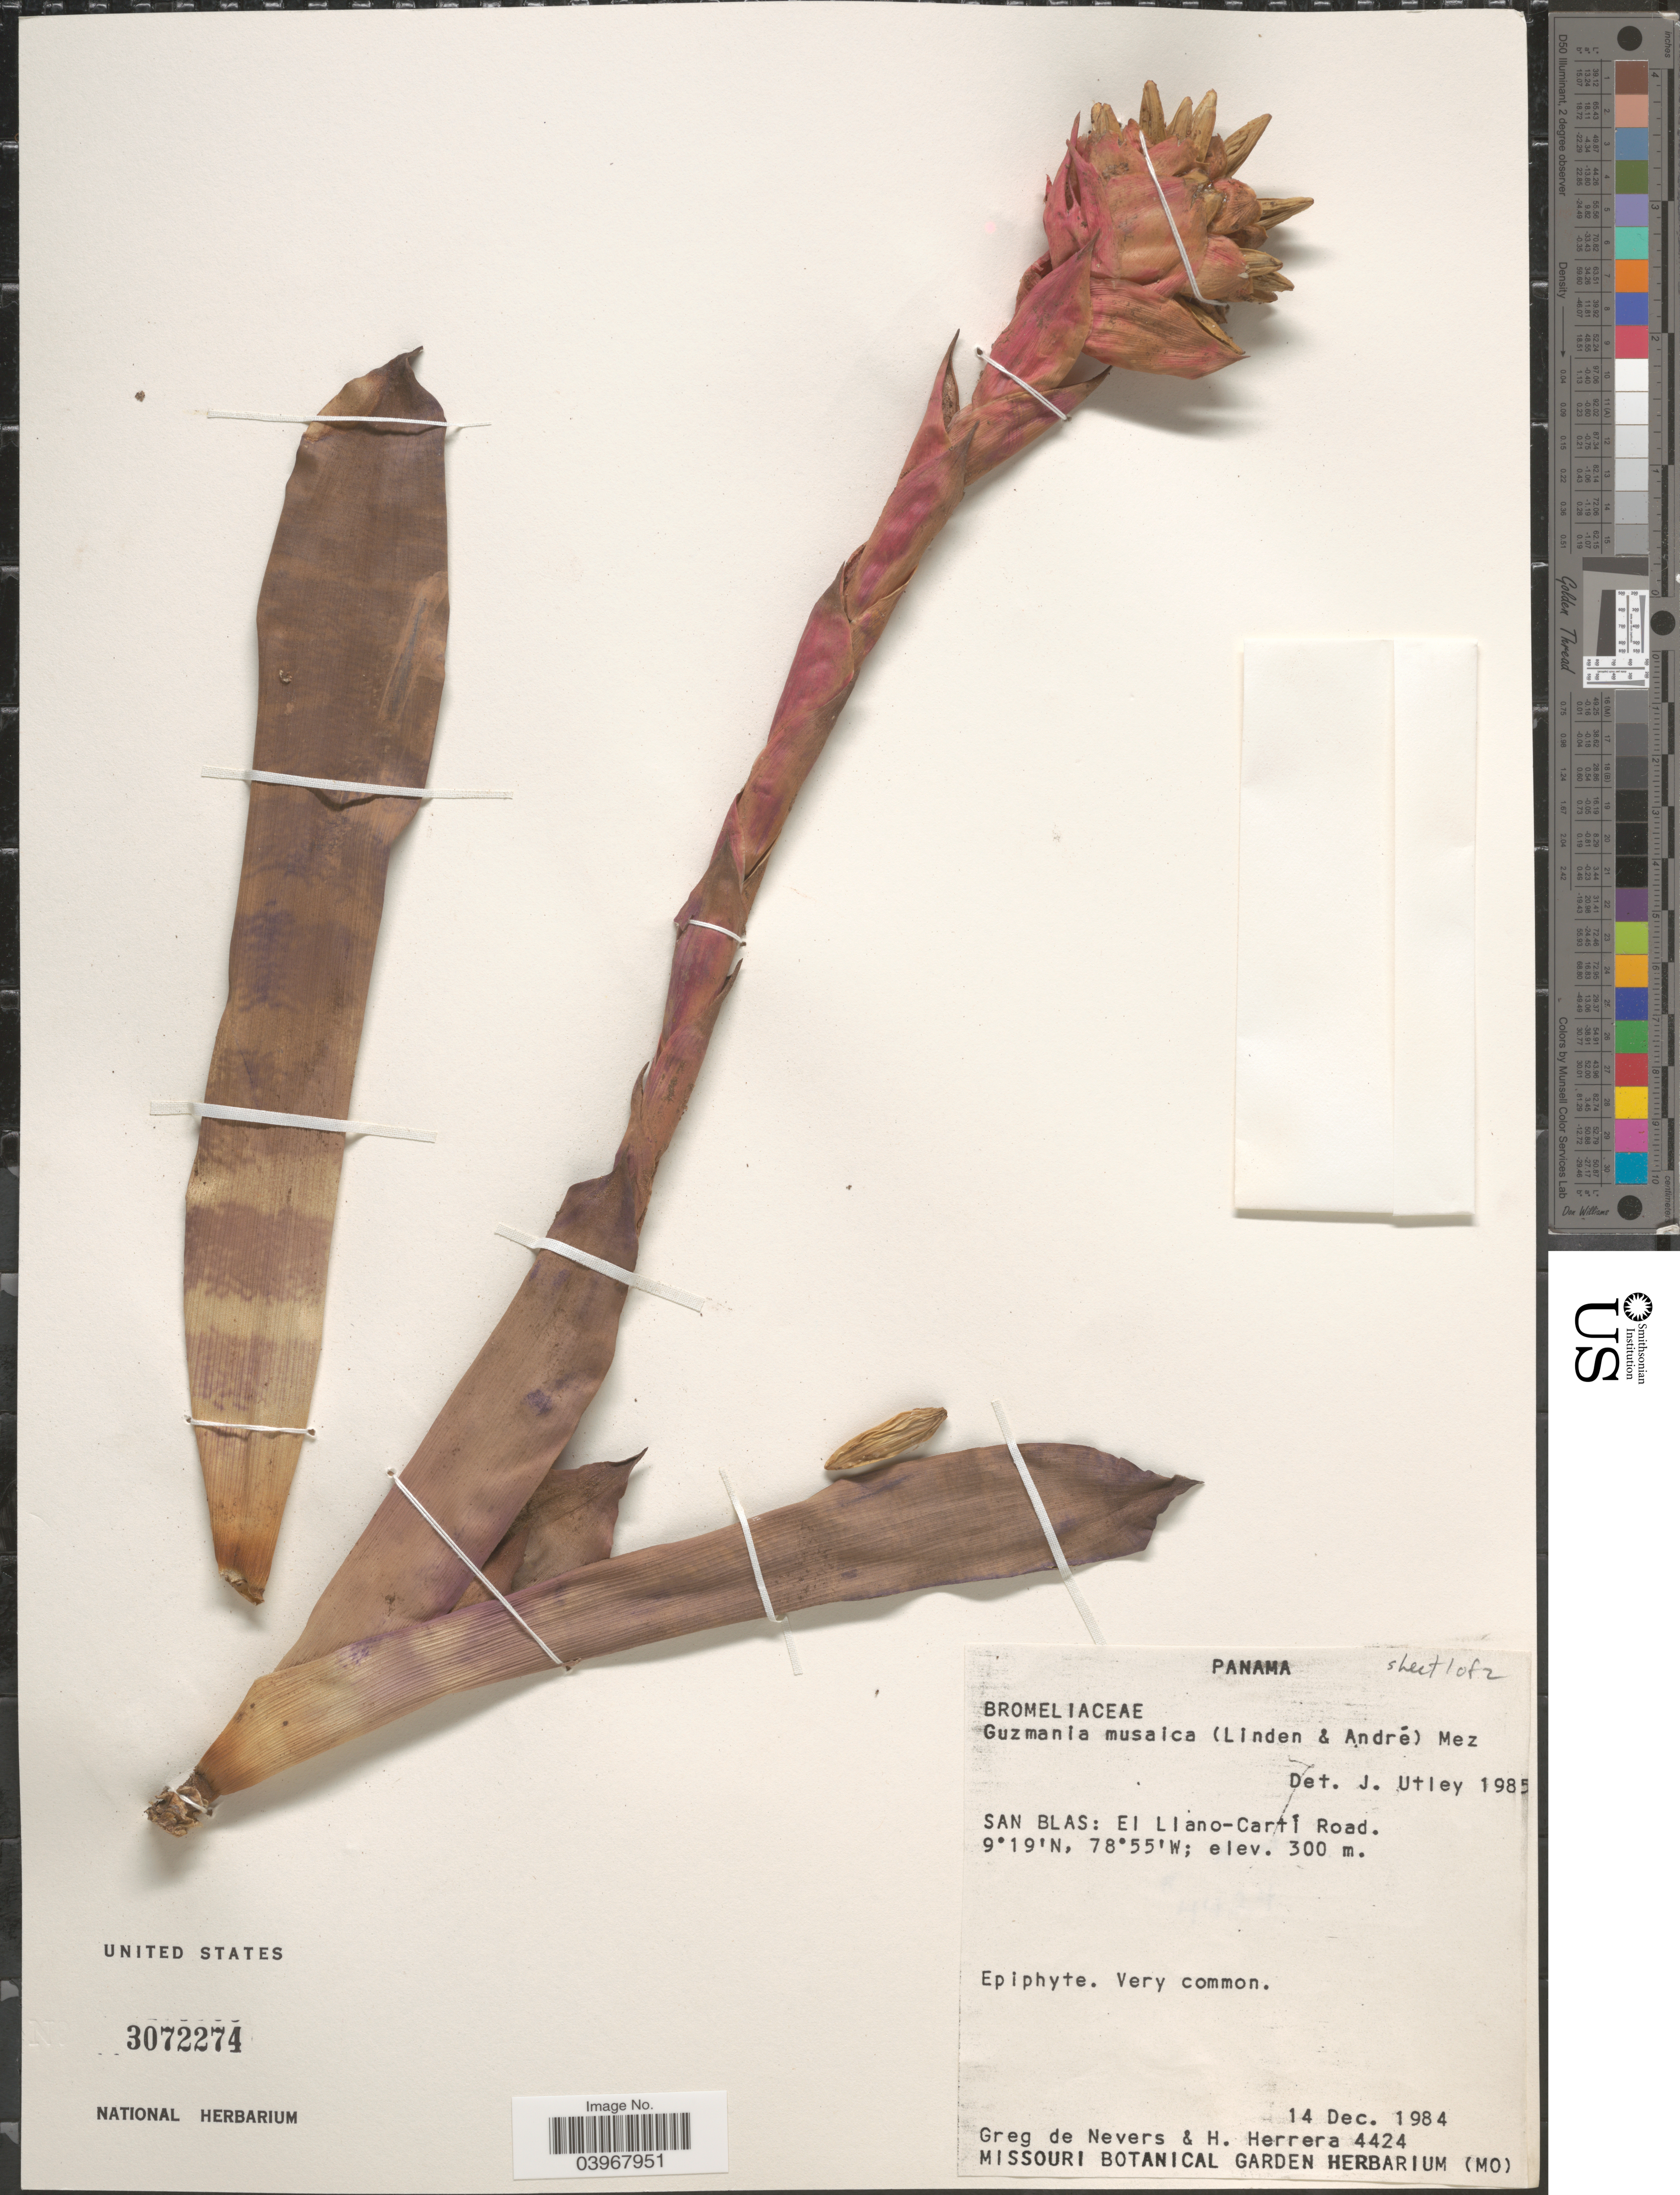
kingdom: Plantae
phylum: Tracheophyta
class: Liliopsida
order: Poales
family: Bromeliaceae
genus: Guzmania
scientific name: Guzmania musaica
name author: (Linden & André) Mez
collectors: G. C. de Nevers & H. Herrera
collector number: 4424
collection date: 1984-12-14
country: Panama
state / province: Kuna Yala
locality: San Blas: El Llano-Cartí Road.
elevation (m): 300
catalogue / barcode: US 3072274